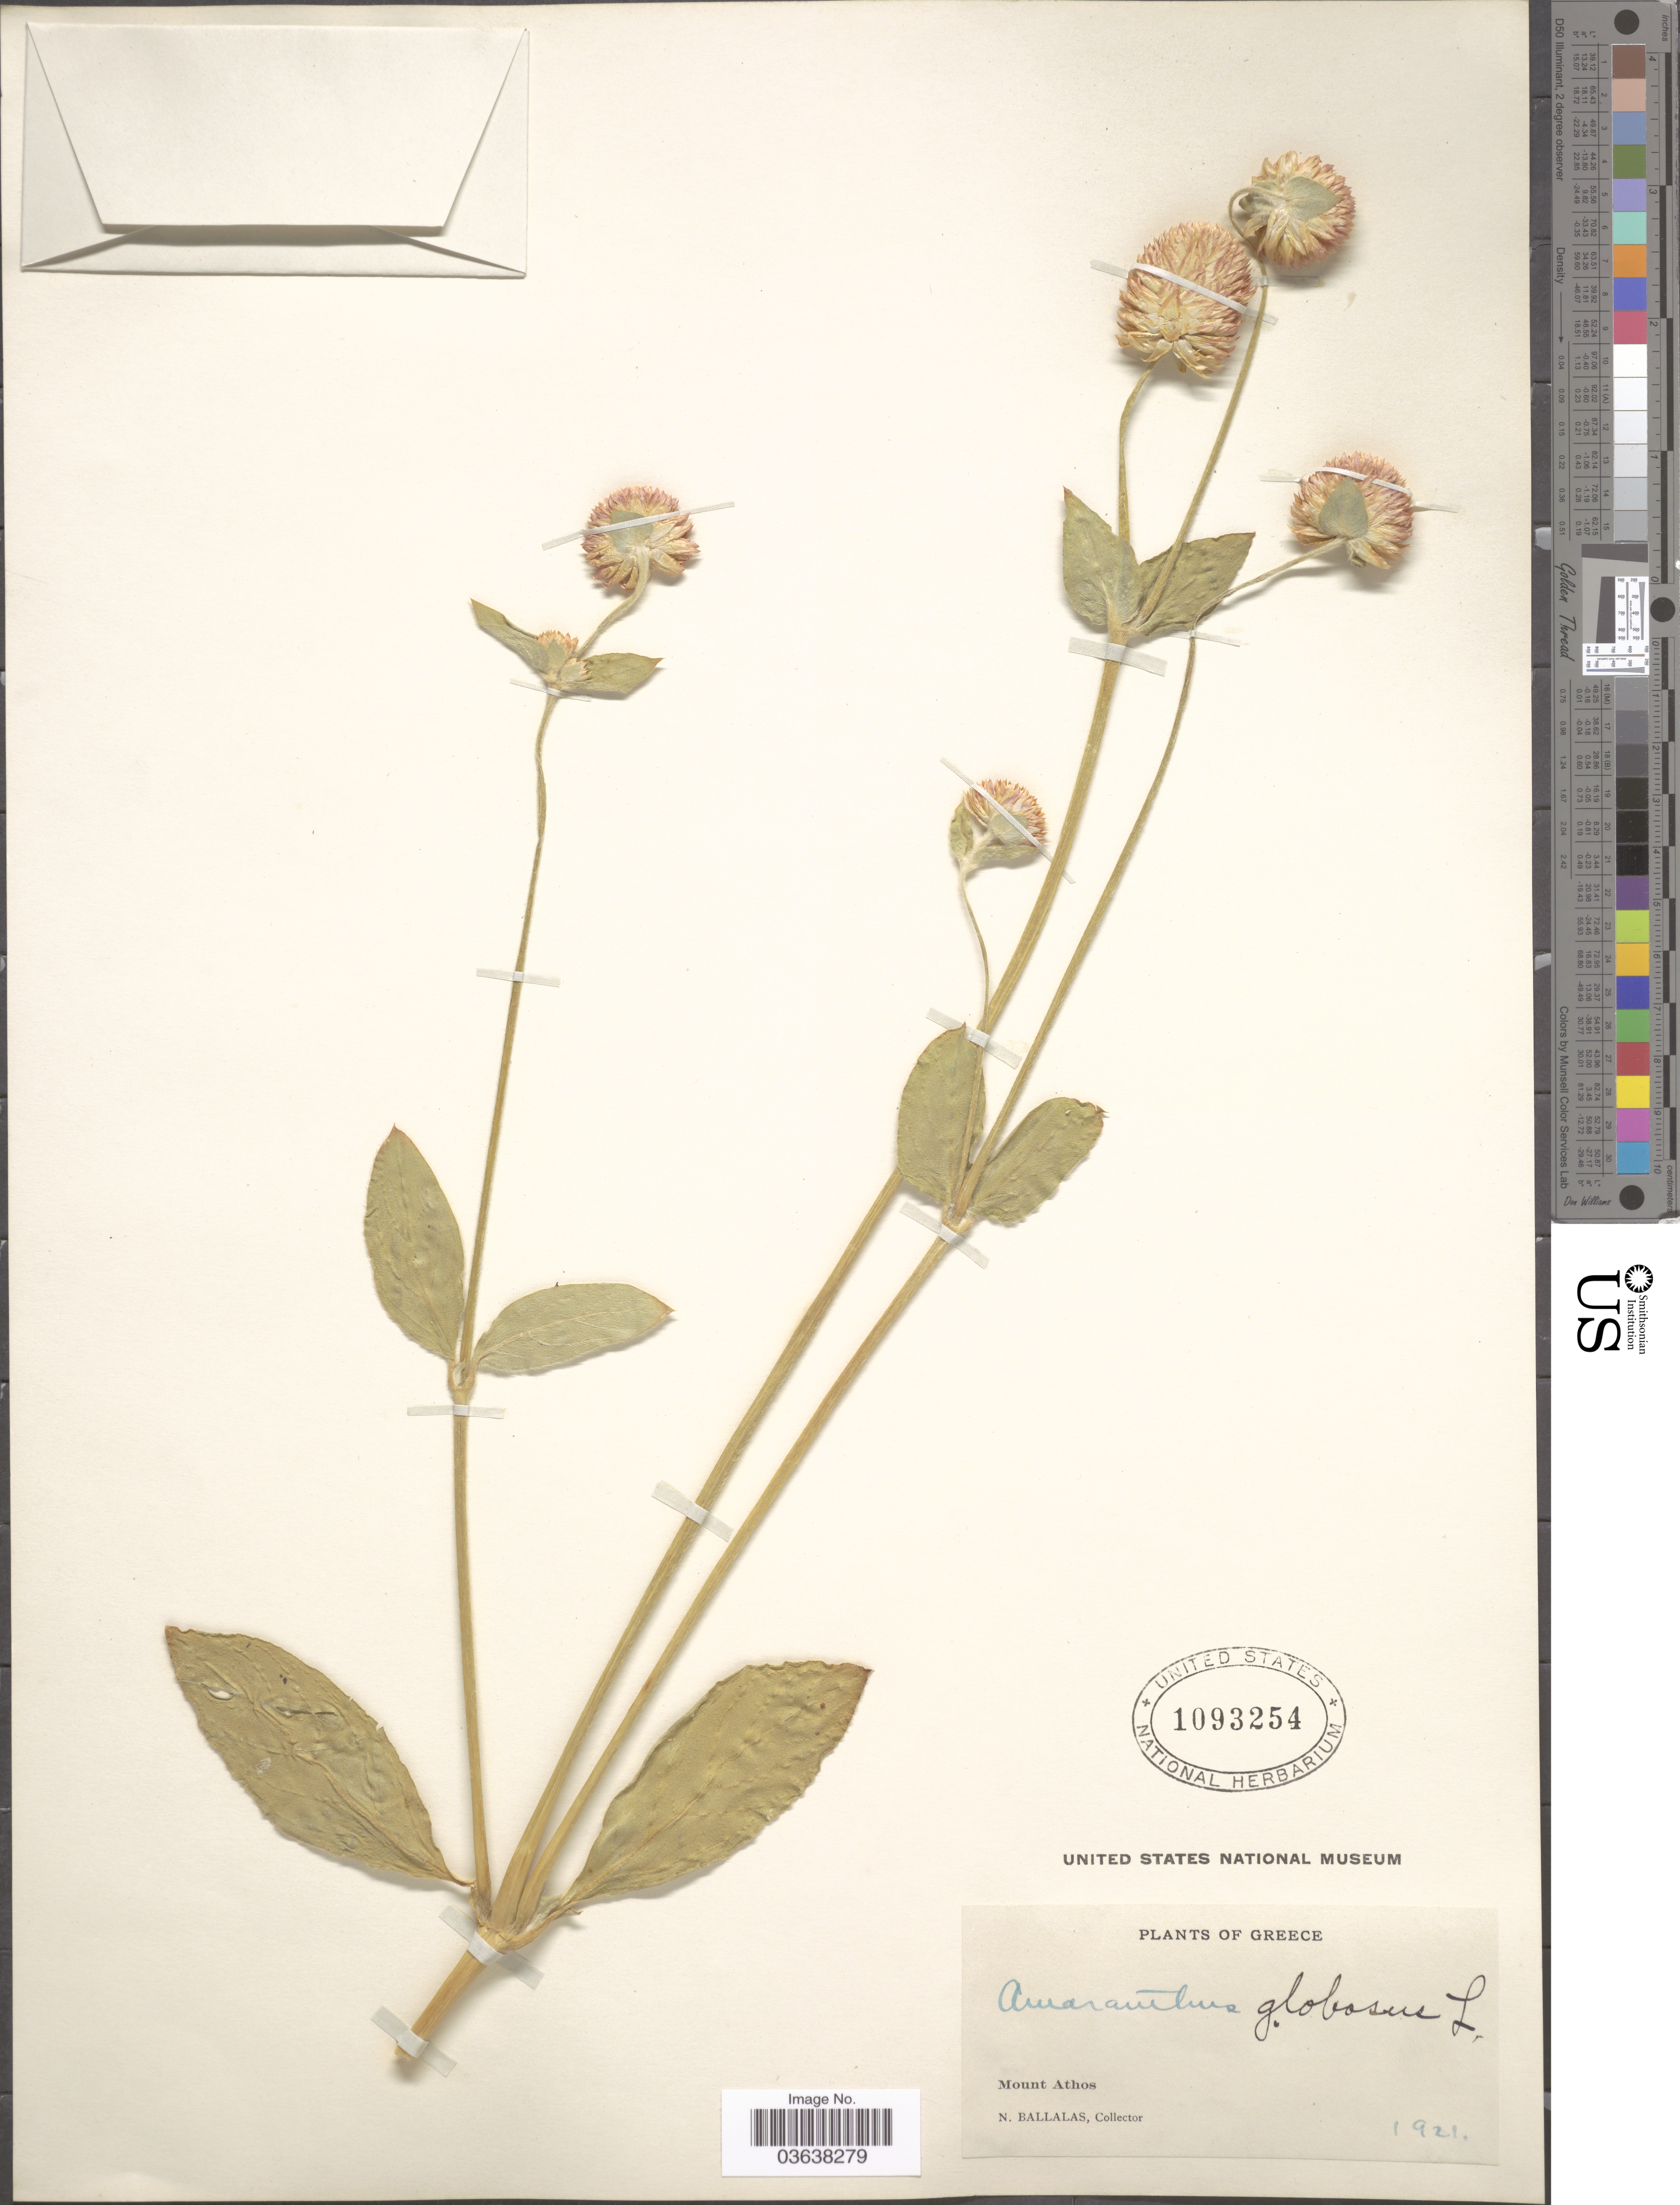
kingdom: Plantae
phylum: Tracheophyta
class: Magnoliopsida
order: Caryophyllales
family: Amaranthaceae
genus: Gomphrena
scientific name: Gomphrena globosa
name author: L.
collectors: N. Ballalas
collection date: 1921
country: Greece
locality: Mount Athos.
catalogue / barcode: US 1093254